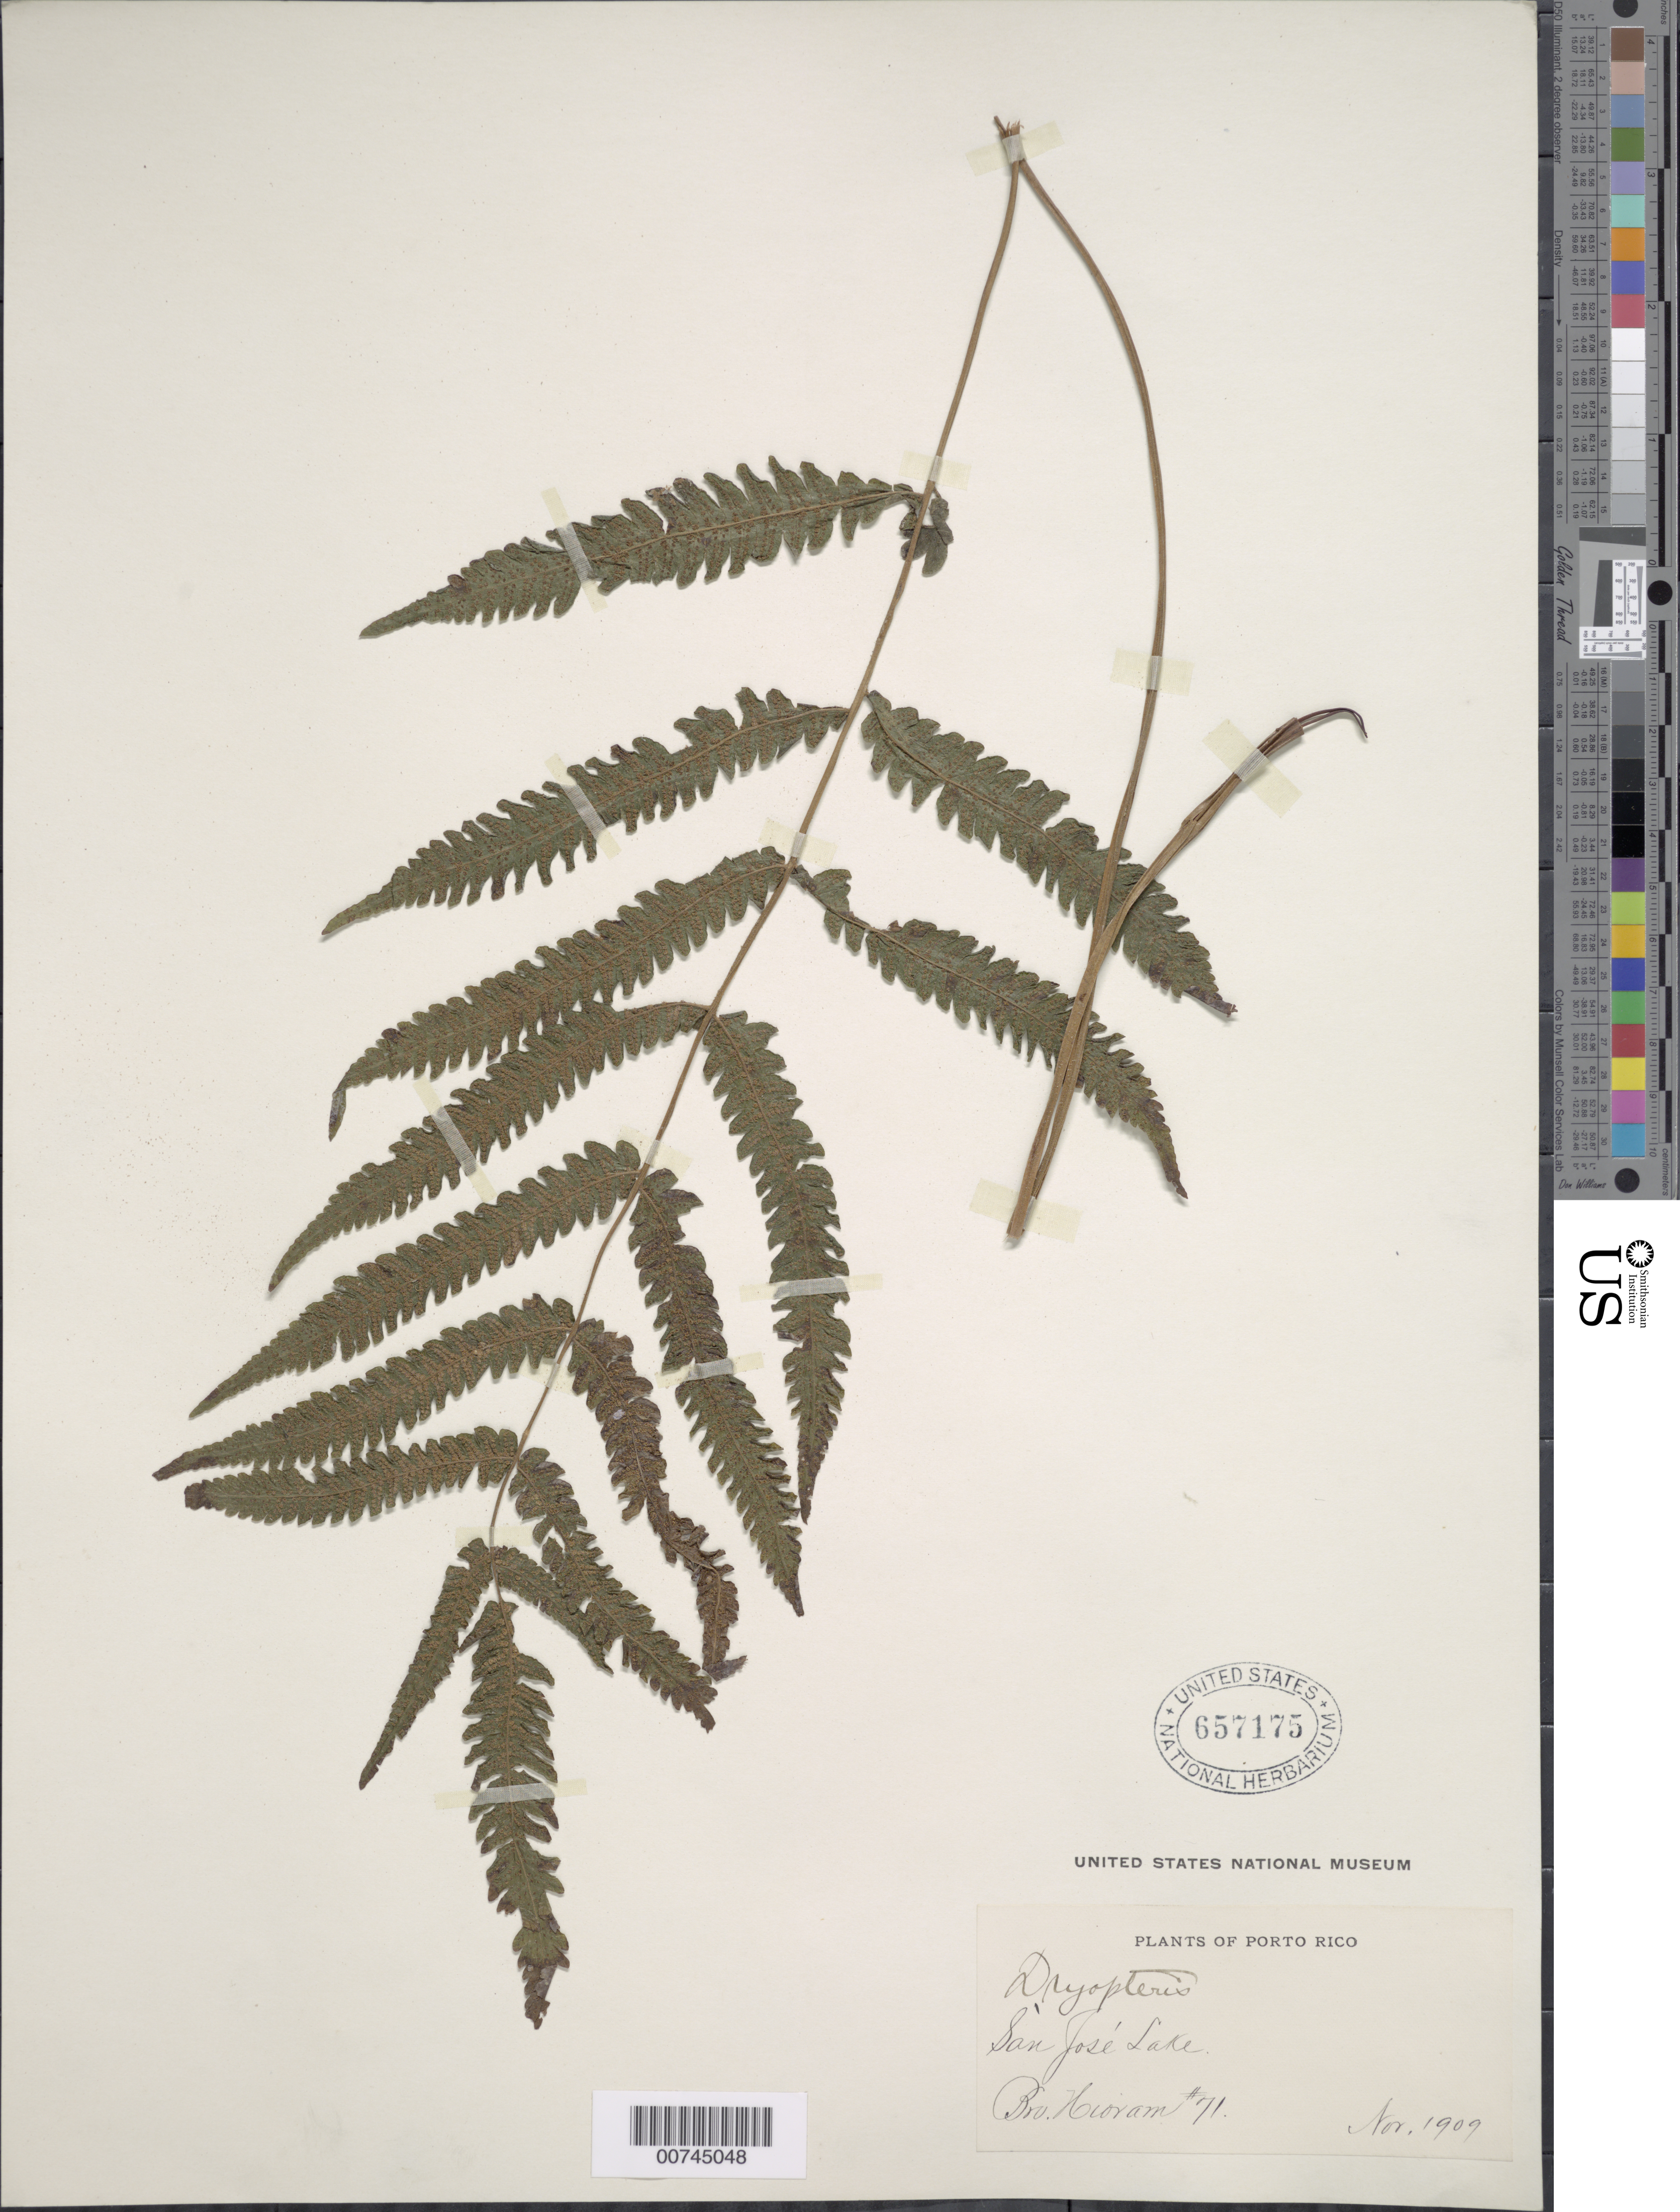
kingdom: Plantae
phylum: Tracheophyta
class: Polypodiopsida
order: Polypodiales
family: Thelypteridaceae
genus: Goniopteris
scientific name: Goniopteris subtetragona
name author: (Link) Vareschi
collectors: Bro. Hioram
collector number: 71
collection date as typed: Nov 1909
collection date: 1909-11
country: Puerto Rico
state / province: San Juan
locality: San José Lake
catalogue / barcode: US 657175